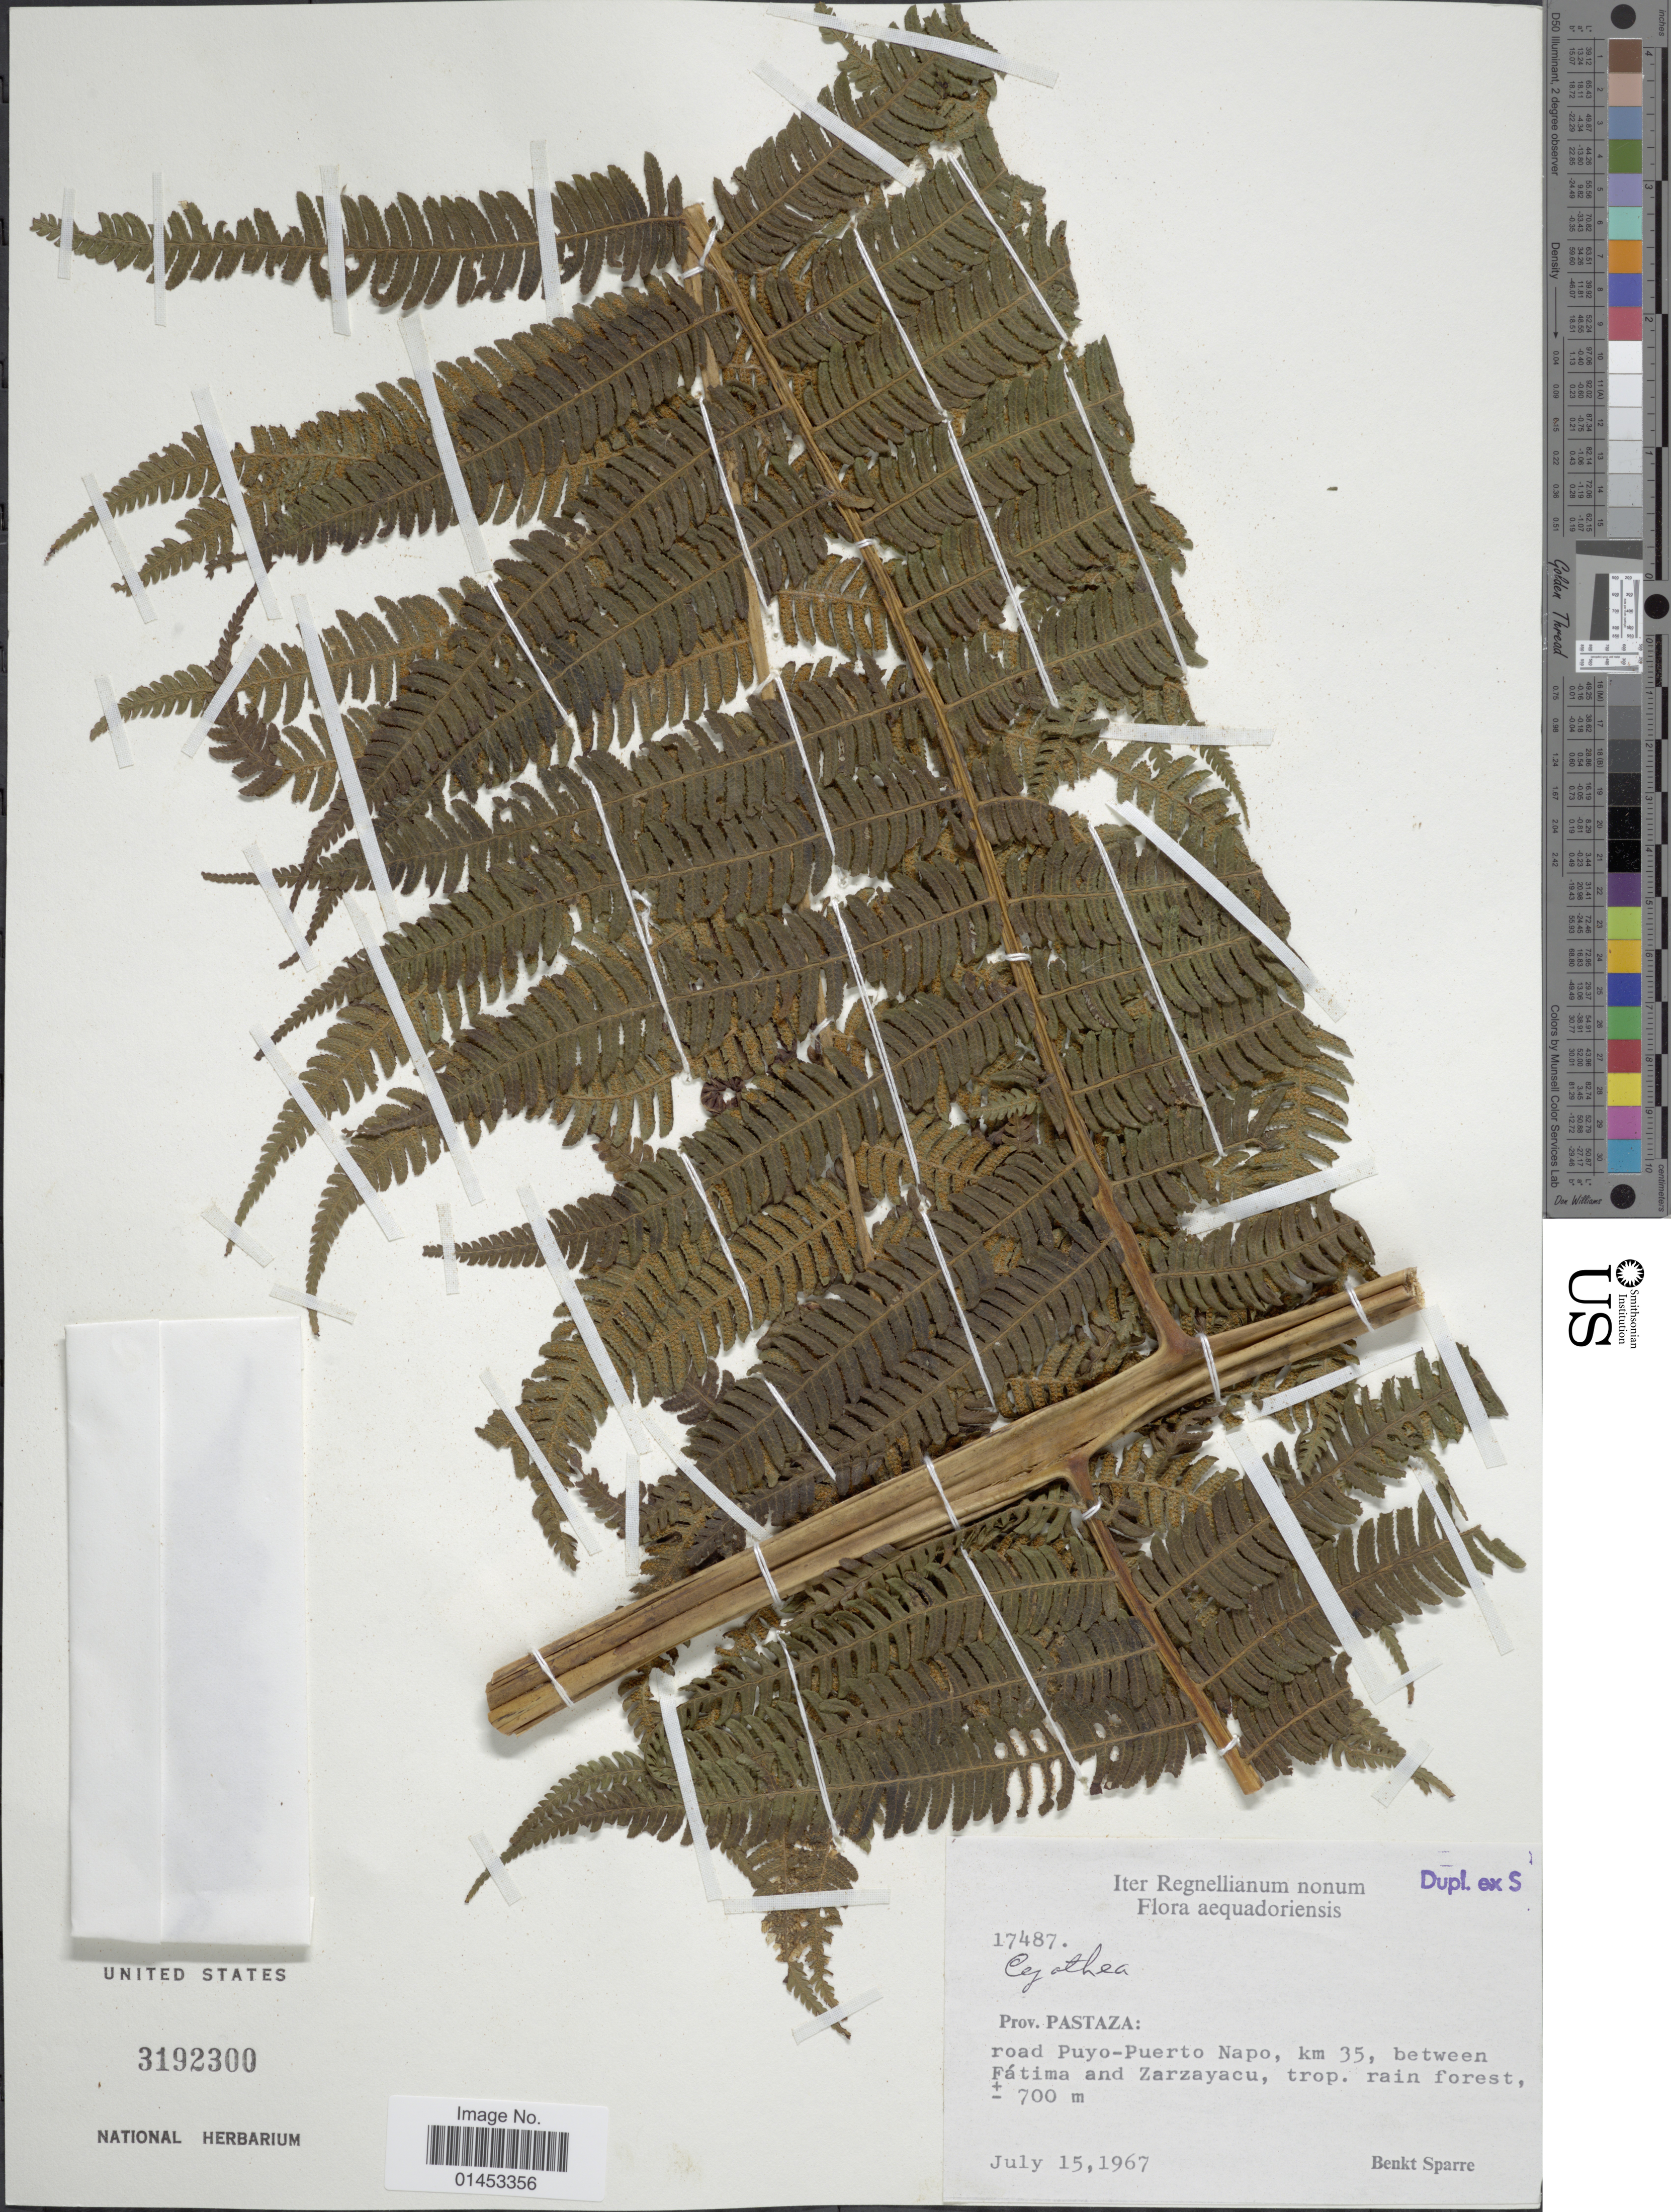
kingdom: Plantae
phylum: Tracheophyta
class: Polypodiopsida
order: Cyatheales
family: Cyatheaceae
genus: Cyathea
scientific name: Cyathea sp.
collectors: B. Sparre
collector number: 17487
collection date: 1967-07-15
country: Ecuador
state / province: Pastaza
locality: Aequadoriensis, Prov. Pastaza: road Puyo-Puerto Napo, km 35 between Fátima and Zarzayacu, trop rain forest.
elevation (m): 700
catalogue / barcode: US 3192300